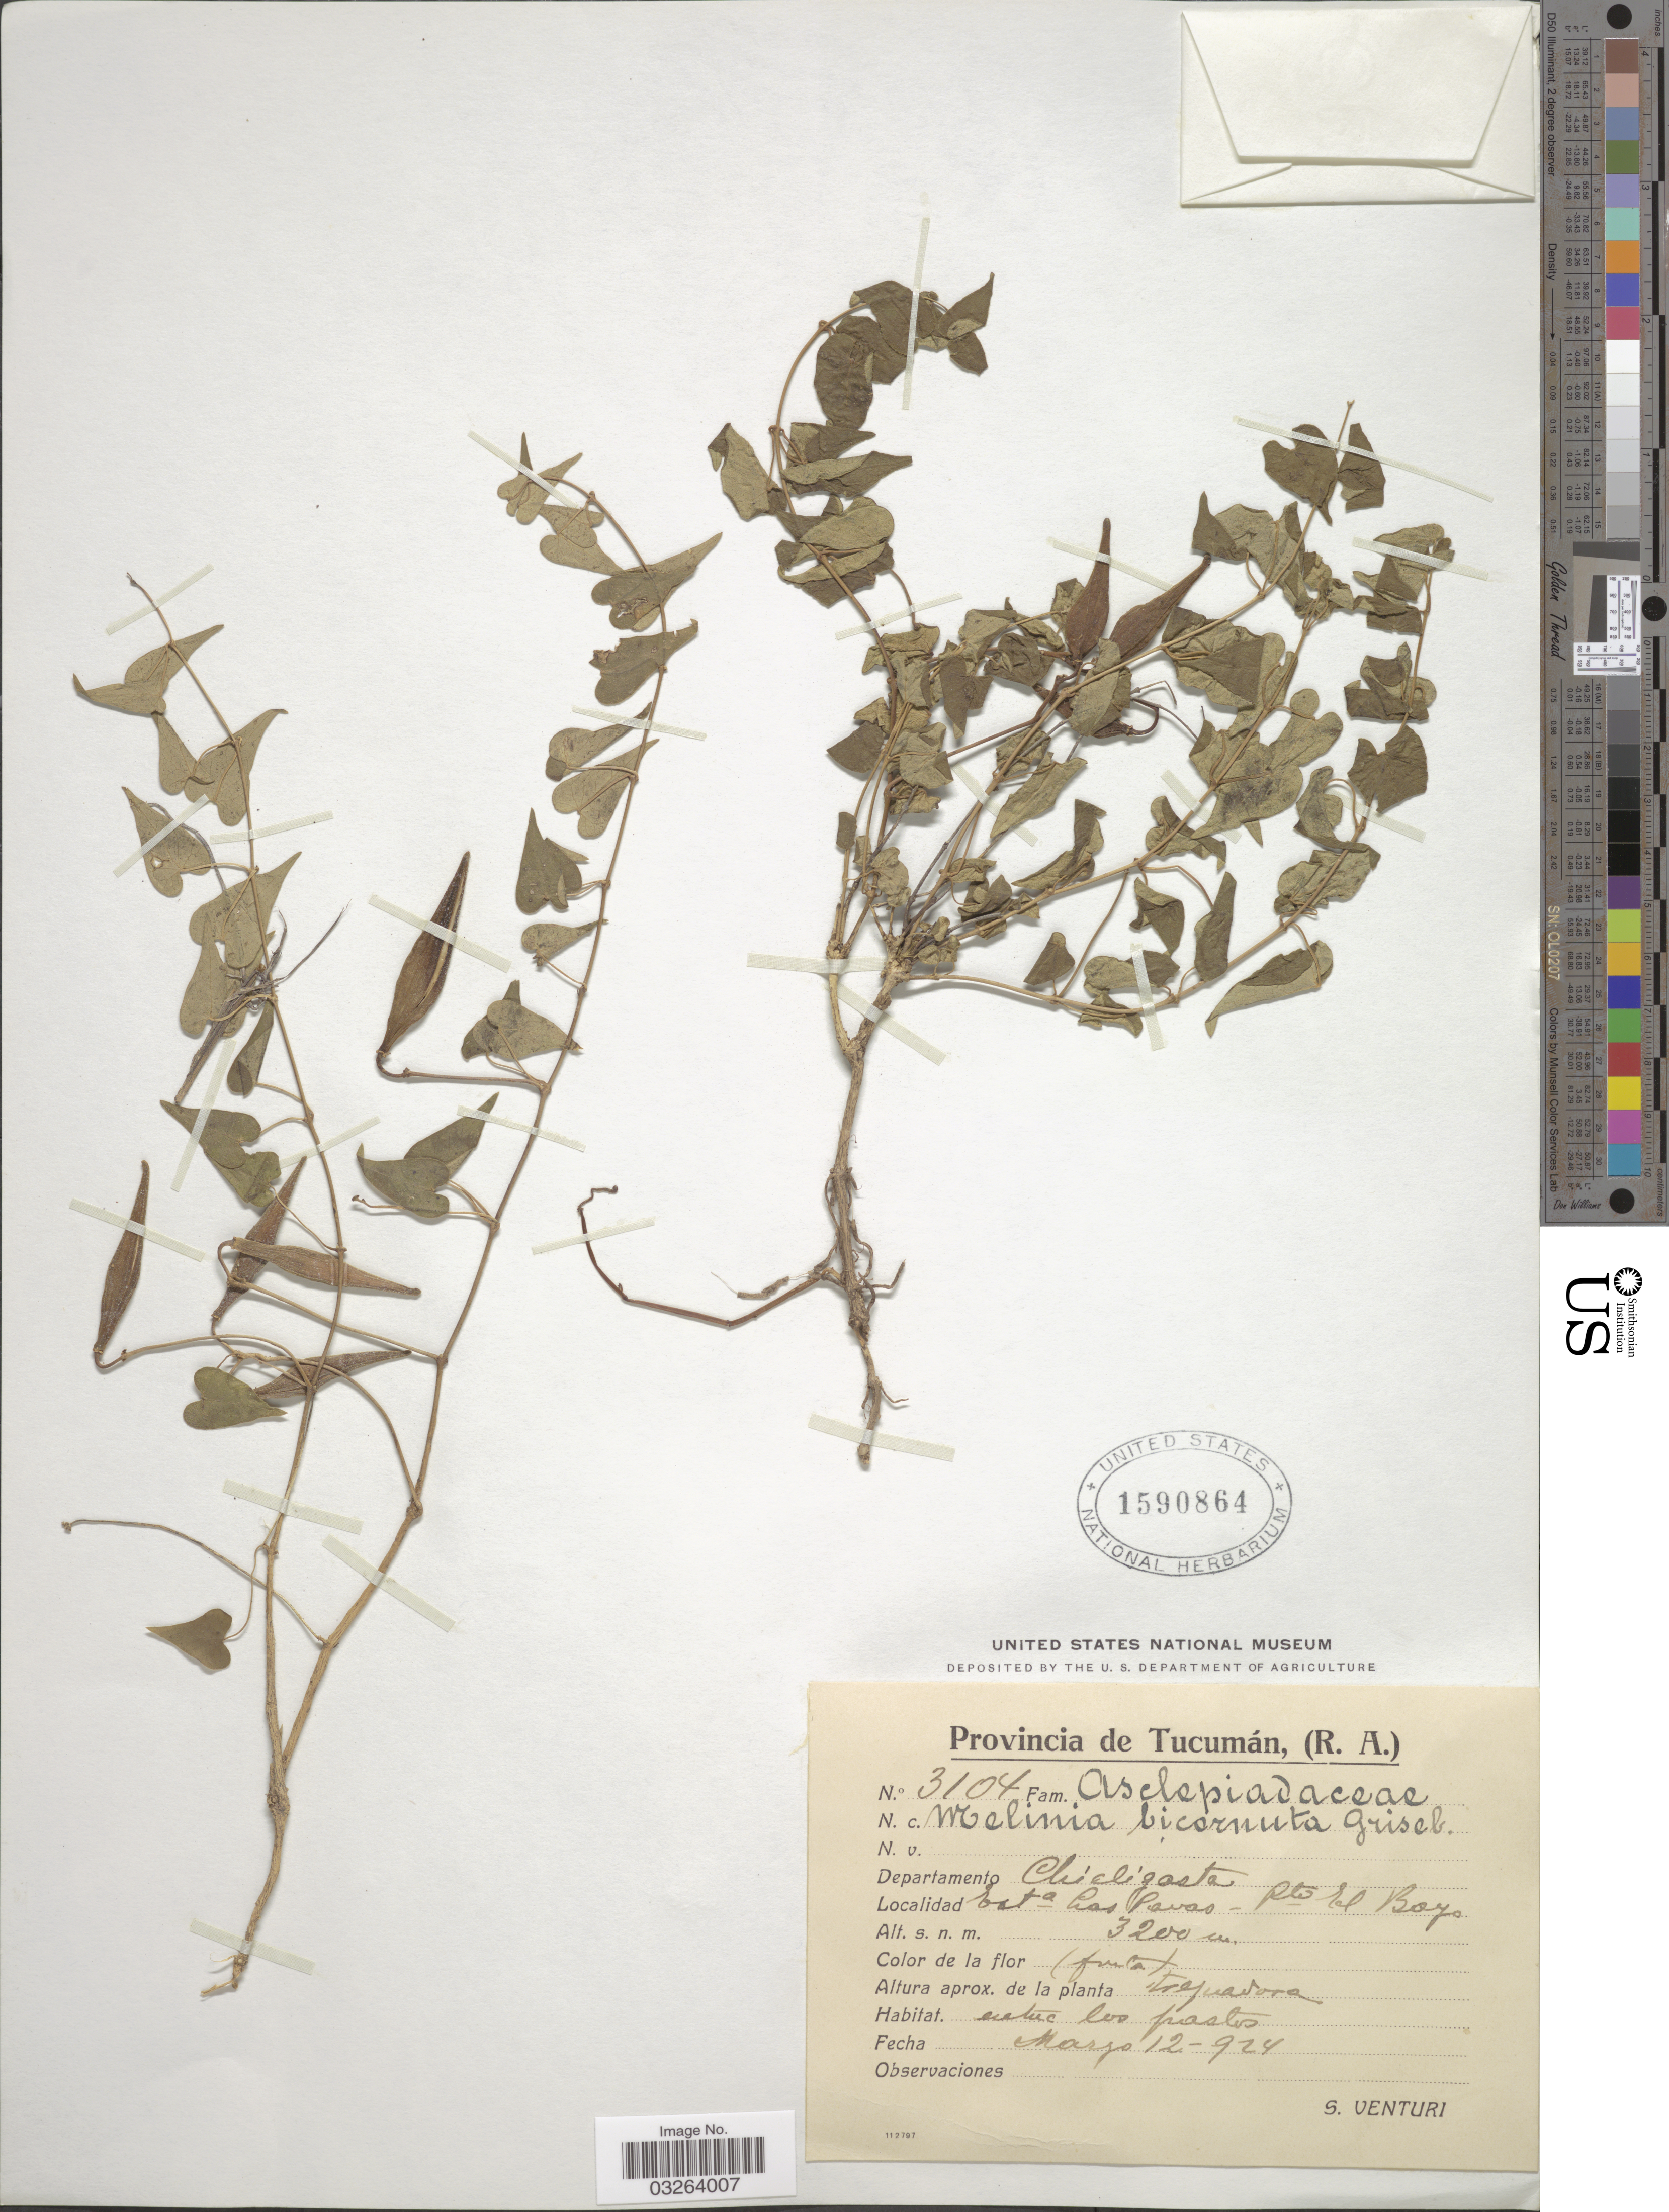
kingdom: Plantae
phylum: Tracheophyta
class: Magnoliopsida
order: Gentianales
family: Apocynaceae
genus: Aphanostelma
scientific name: Aphanostelma bicornutum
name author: (Griseb.) Malme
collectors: S. Venturi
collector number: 3104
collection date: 1924-03-12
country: Argentina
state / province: Tucuman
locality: Departamento Chicligasta. Esta Las Pavas - Pto del Boyo.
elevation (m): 3200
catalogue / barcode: US 1590864